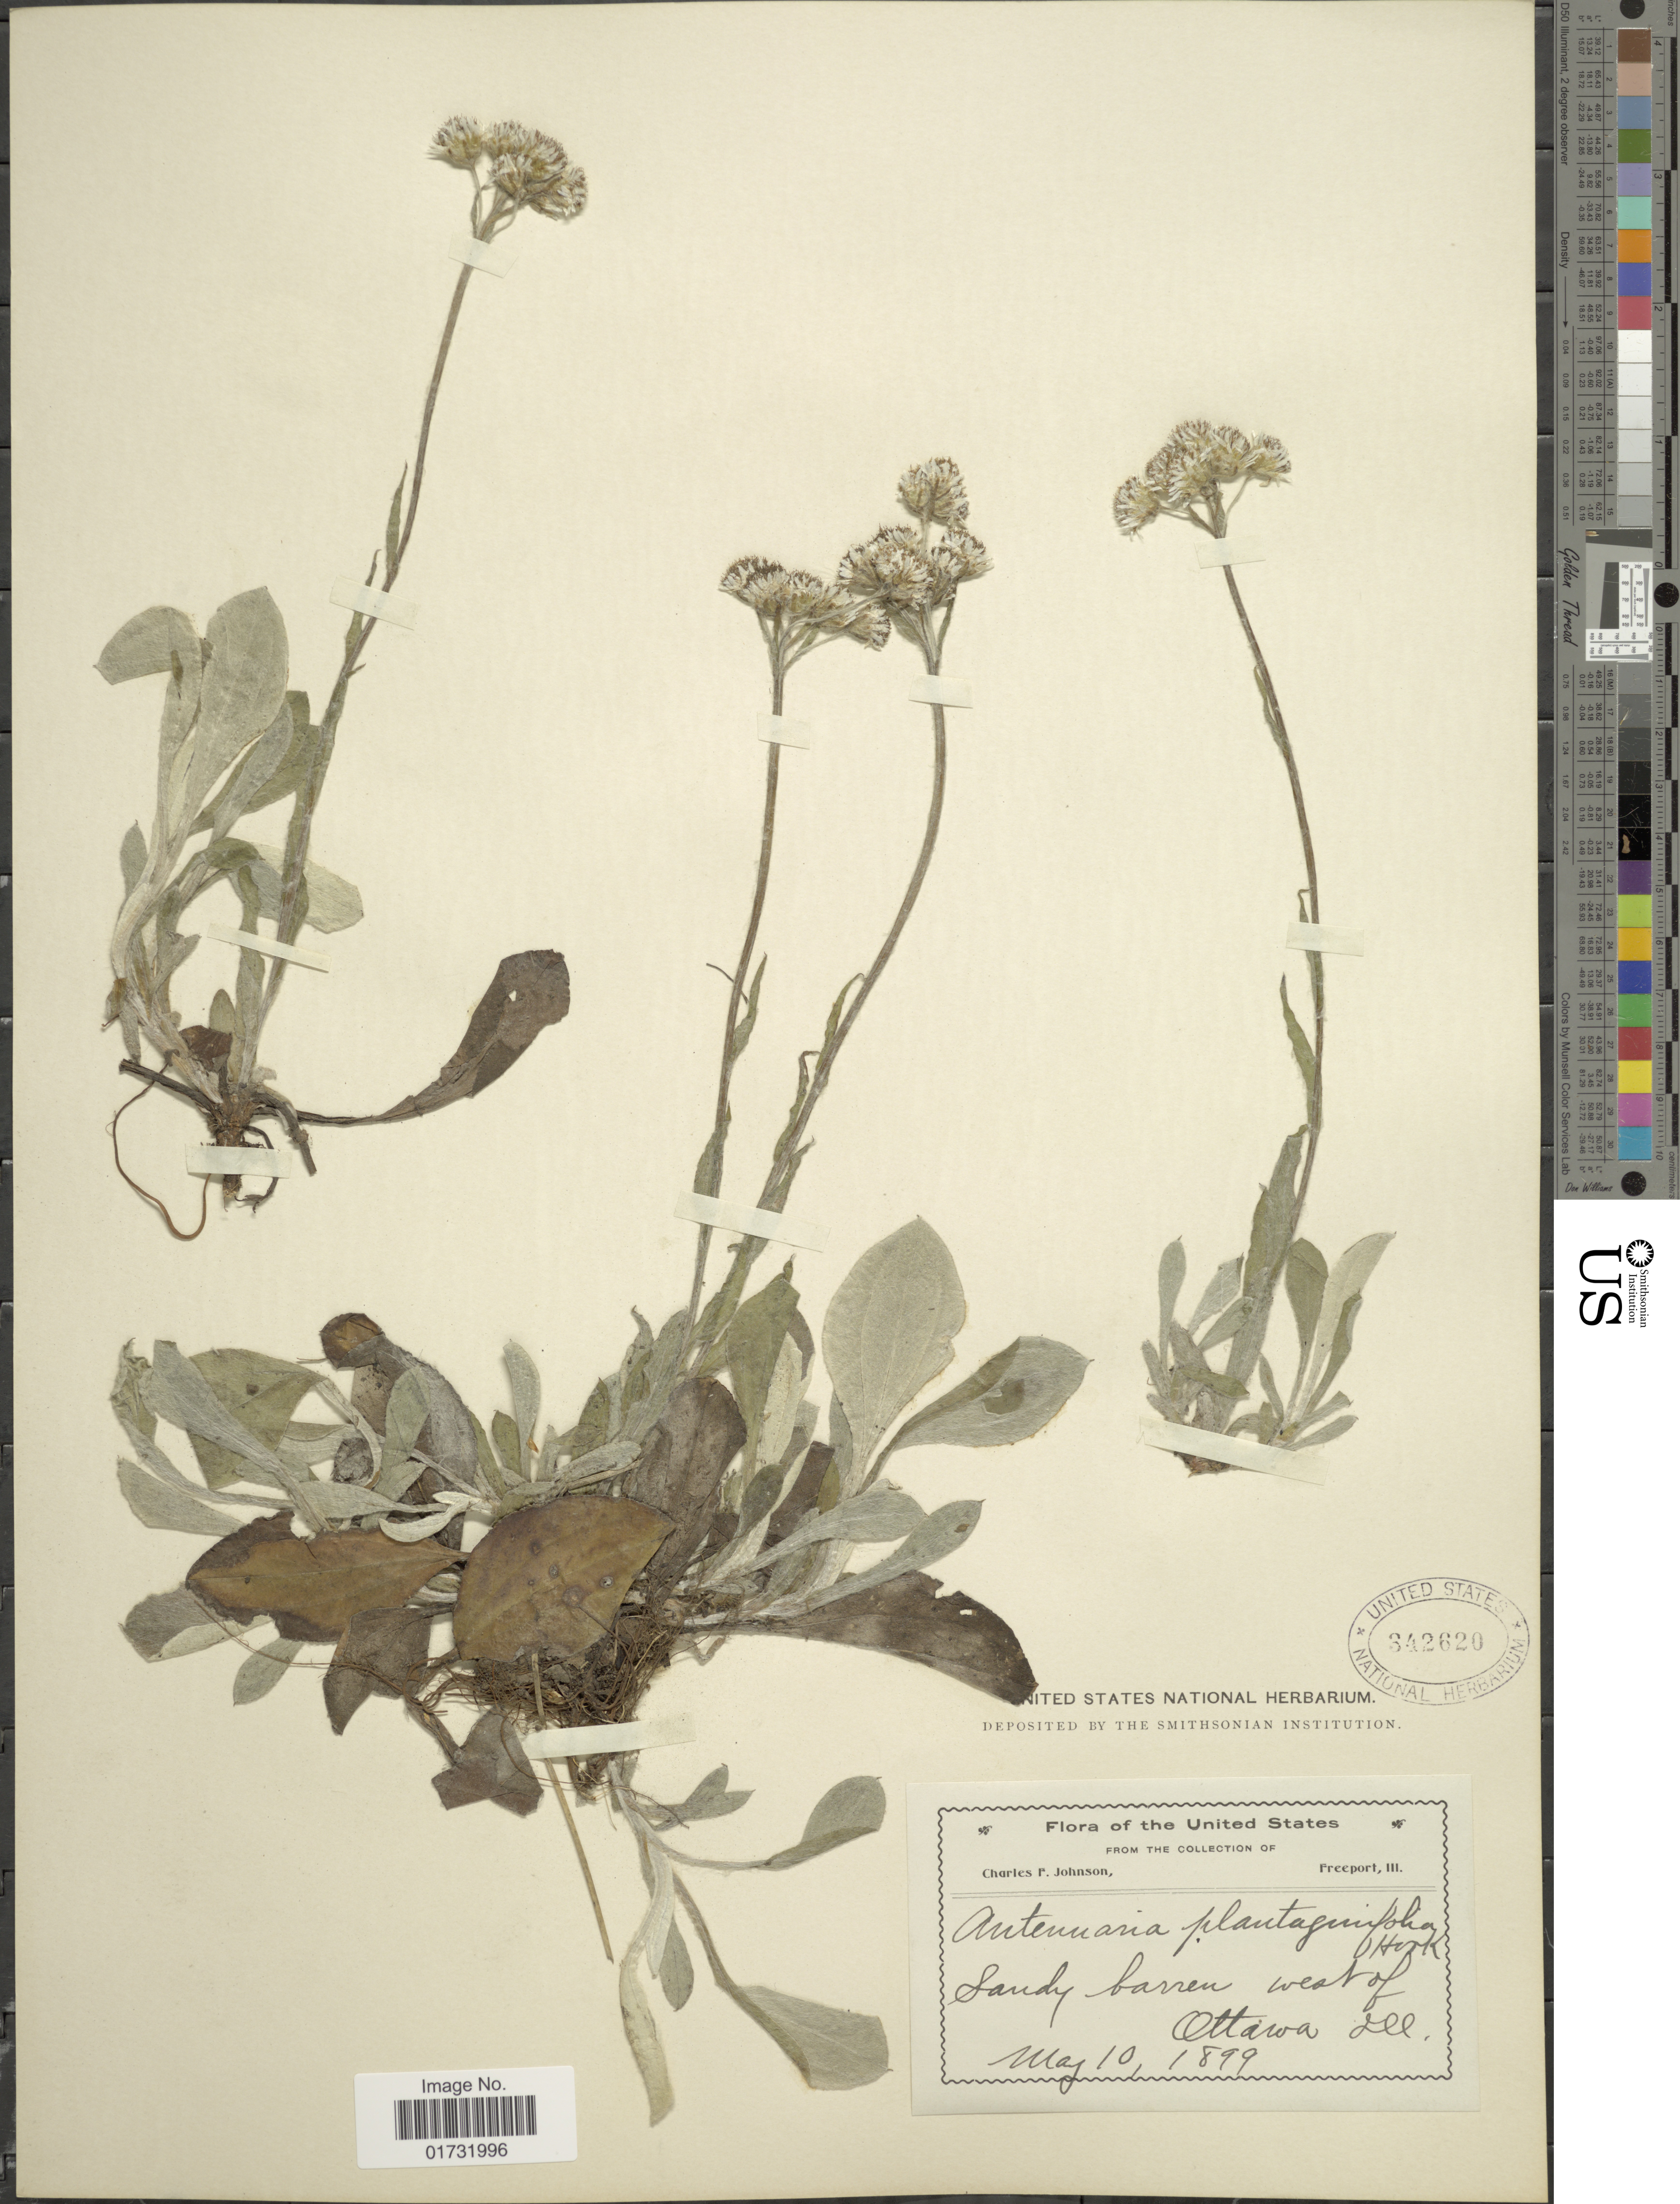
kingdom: Plantae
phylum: Tracheophyta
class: Magnoliopsida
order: Asterales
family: Asteraceae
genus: Antennaria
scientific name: Antennaria occidentalis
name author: Greene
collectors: C. F. Johnson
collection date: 1899-05-10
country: United States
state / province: Illinois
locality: West of Ottawa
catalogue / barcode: US 342620